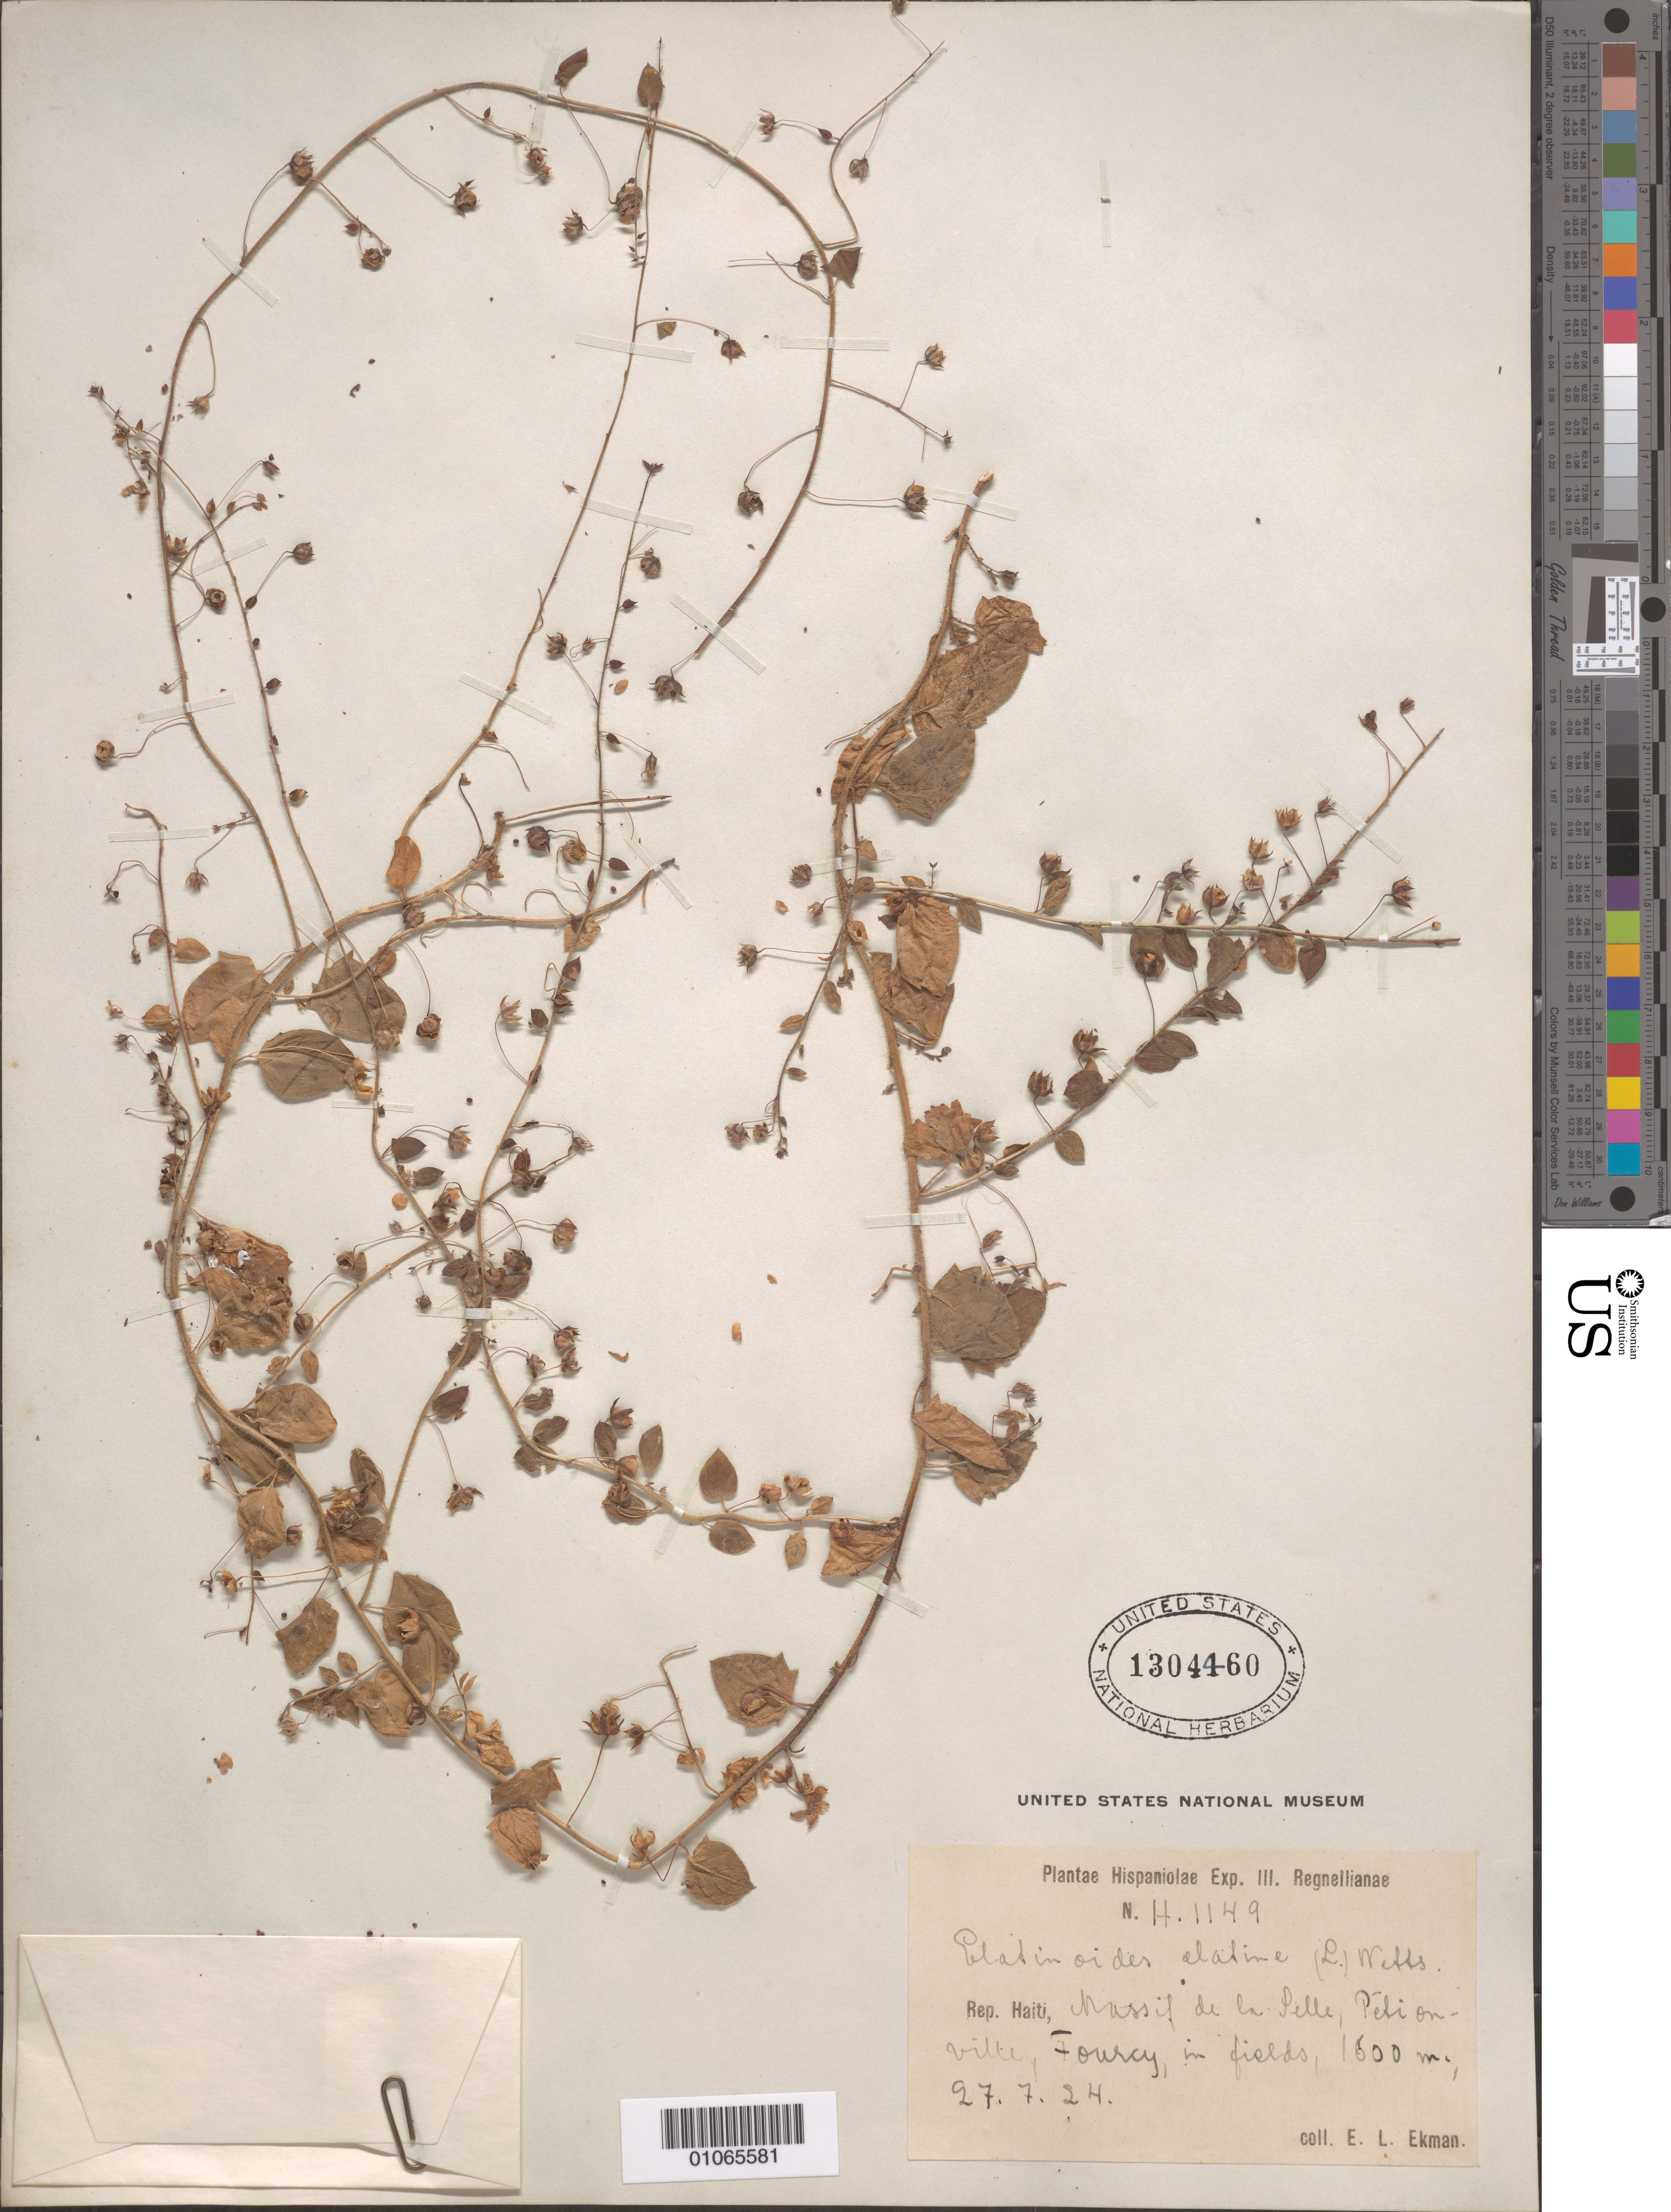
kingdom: Plantae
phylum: Tracheophyta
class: Magnoliopsida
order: Lamiales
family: Plantaginaceae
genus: Elatinoides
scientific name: Elatinoides elatine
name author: (L.) Wettst.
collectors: E. L. Ekman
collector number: H 1149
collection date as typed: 27 Jul 1924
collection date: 1924-07-27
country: Haiti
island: Hispaniola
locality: Nassif de la Pelle, Peli onvilte, Fourcy, in fields.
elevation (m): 1600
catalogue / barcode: US 1304460